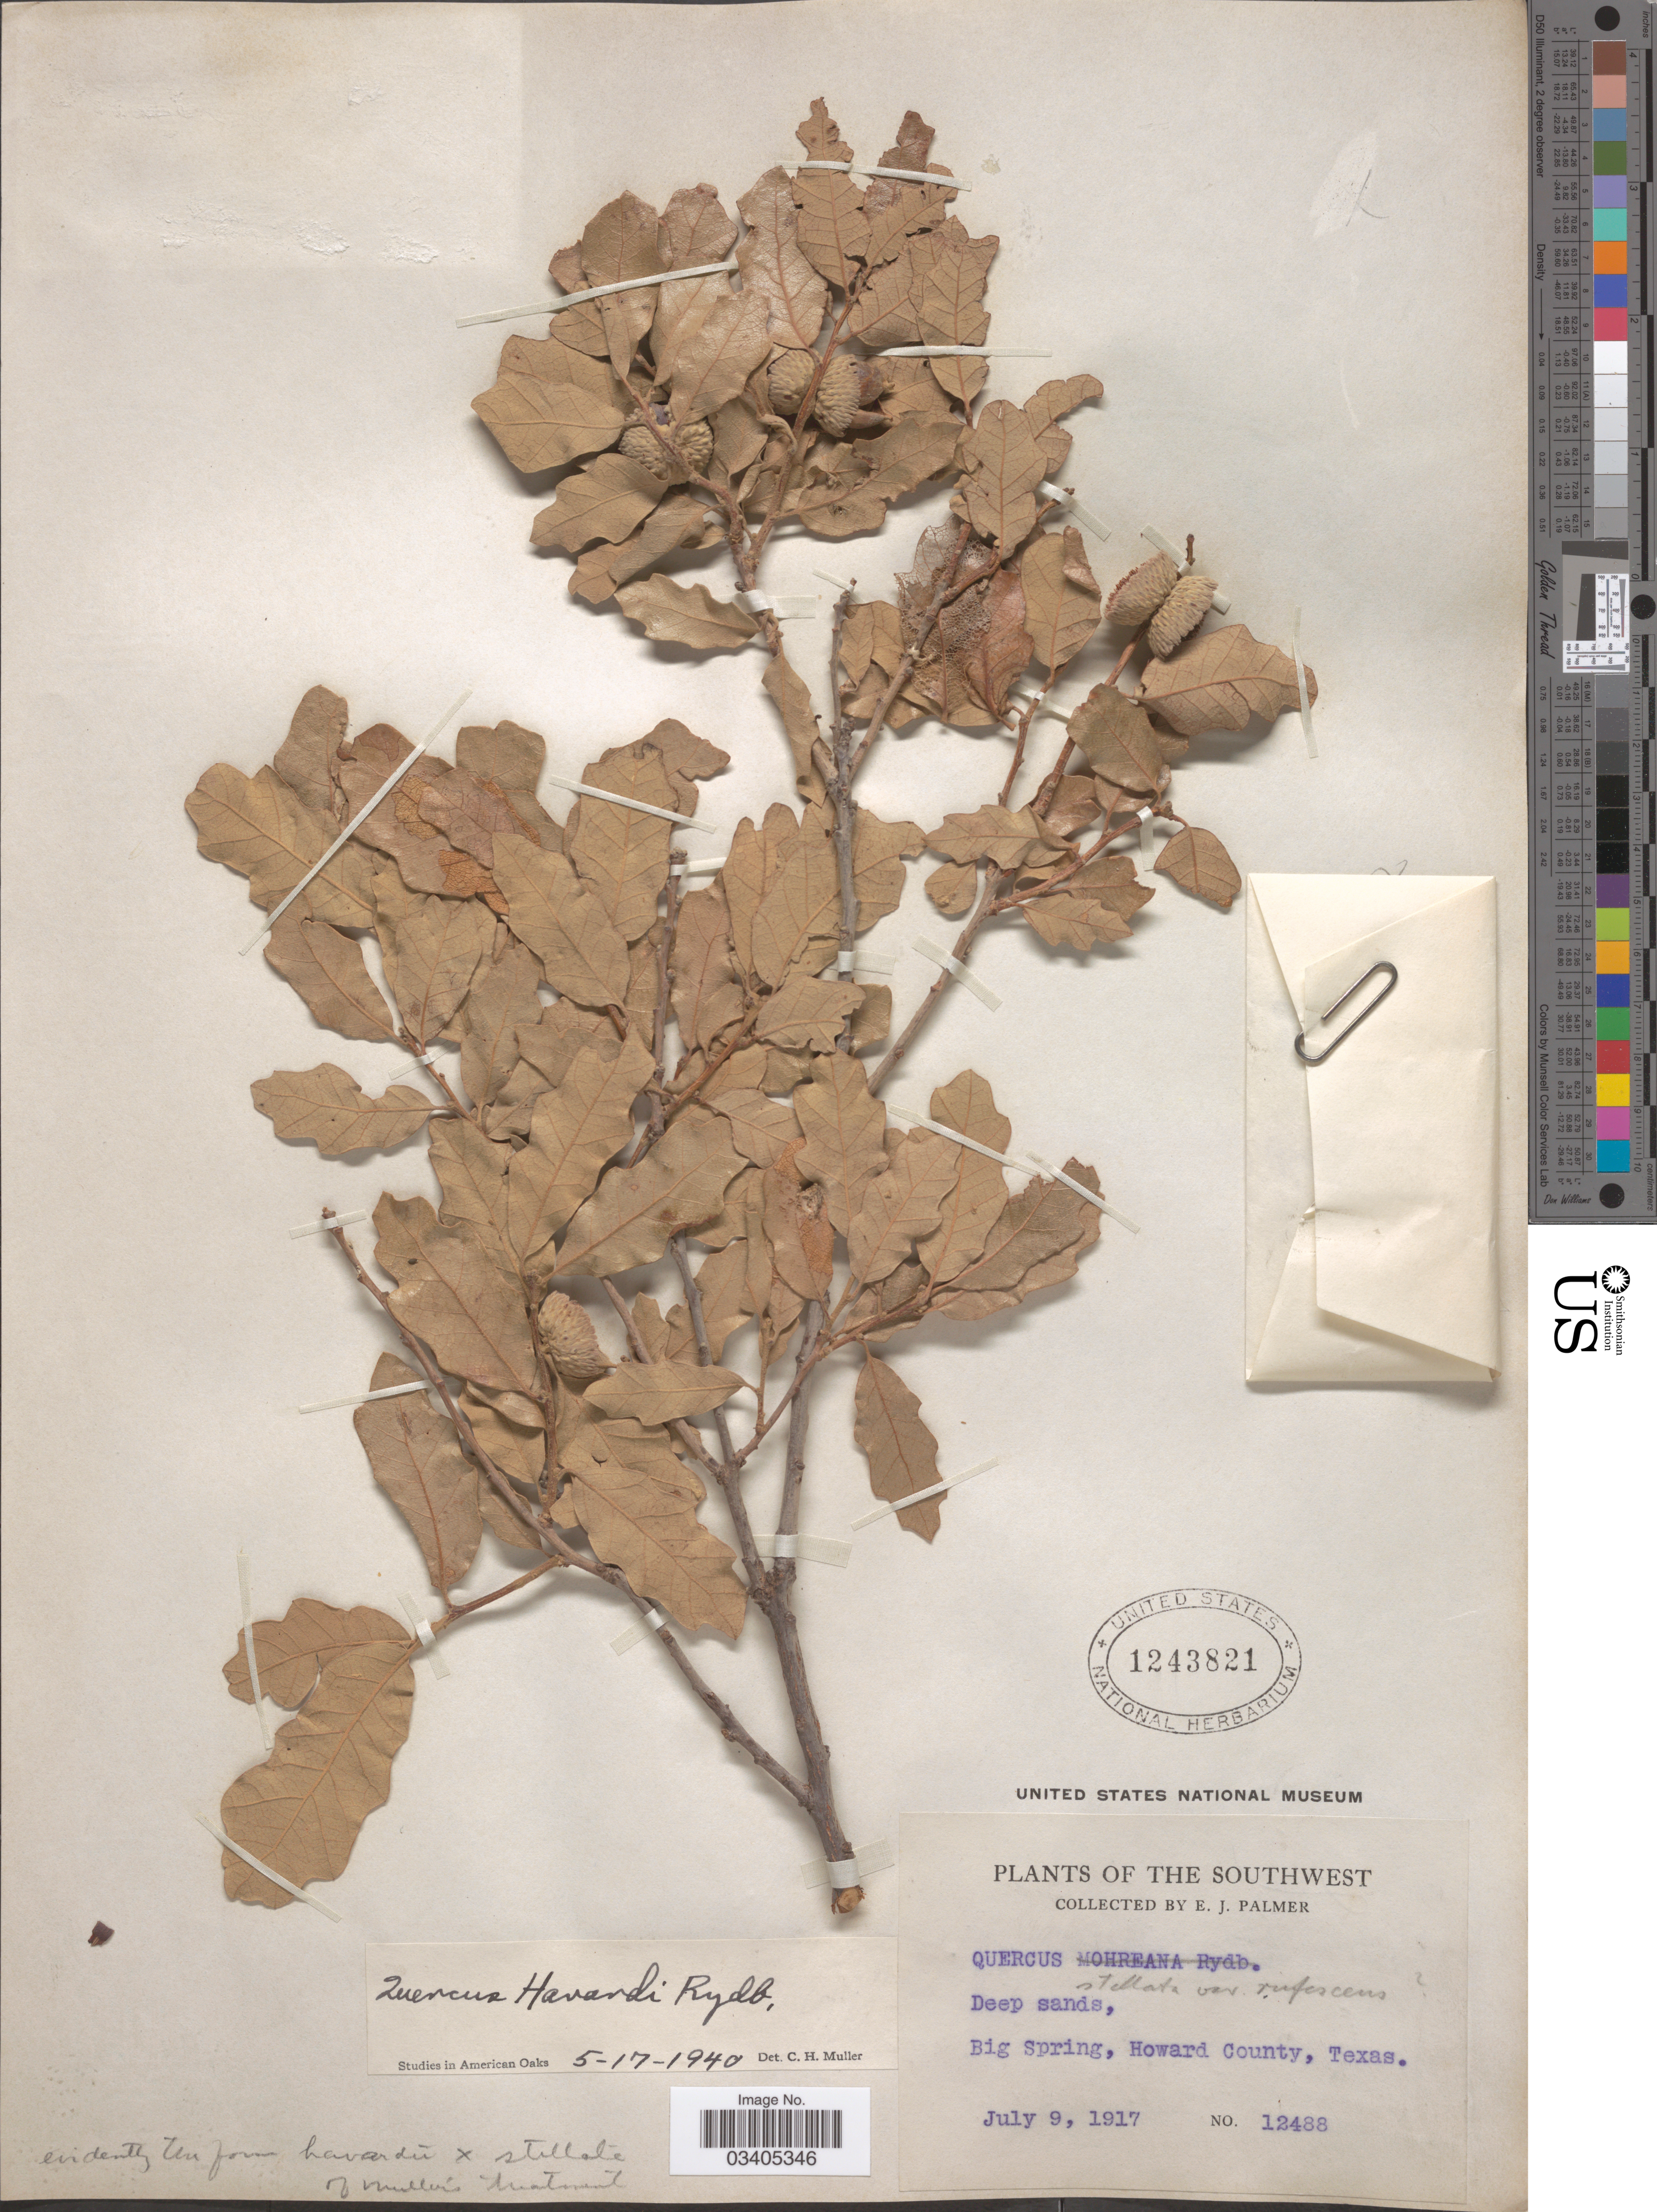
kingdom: Plantae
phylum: Tracheophyta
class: Magnoliopsida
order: Fagales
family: Fagaceae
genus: Quercus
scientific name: Quercus havardii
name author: Rydb.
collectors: E. J. Palmer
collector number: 12488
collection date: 1917-07-09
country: United States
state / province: Texas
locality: Southwest. Big Spring, Howard County.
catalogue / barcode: US 1243821